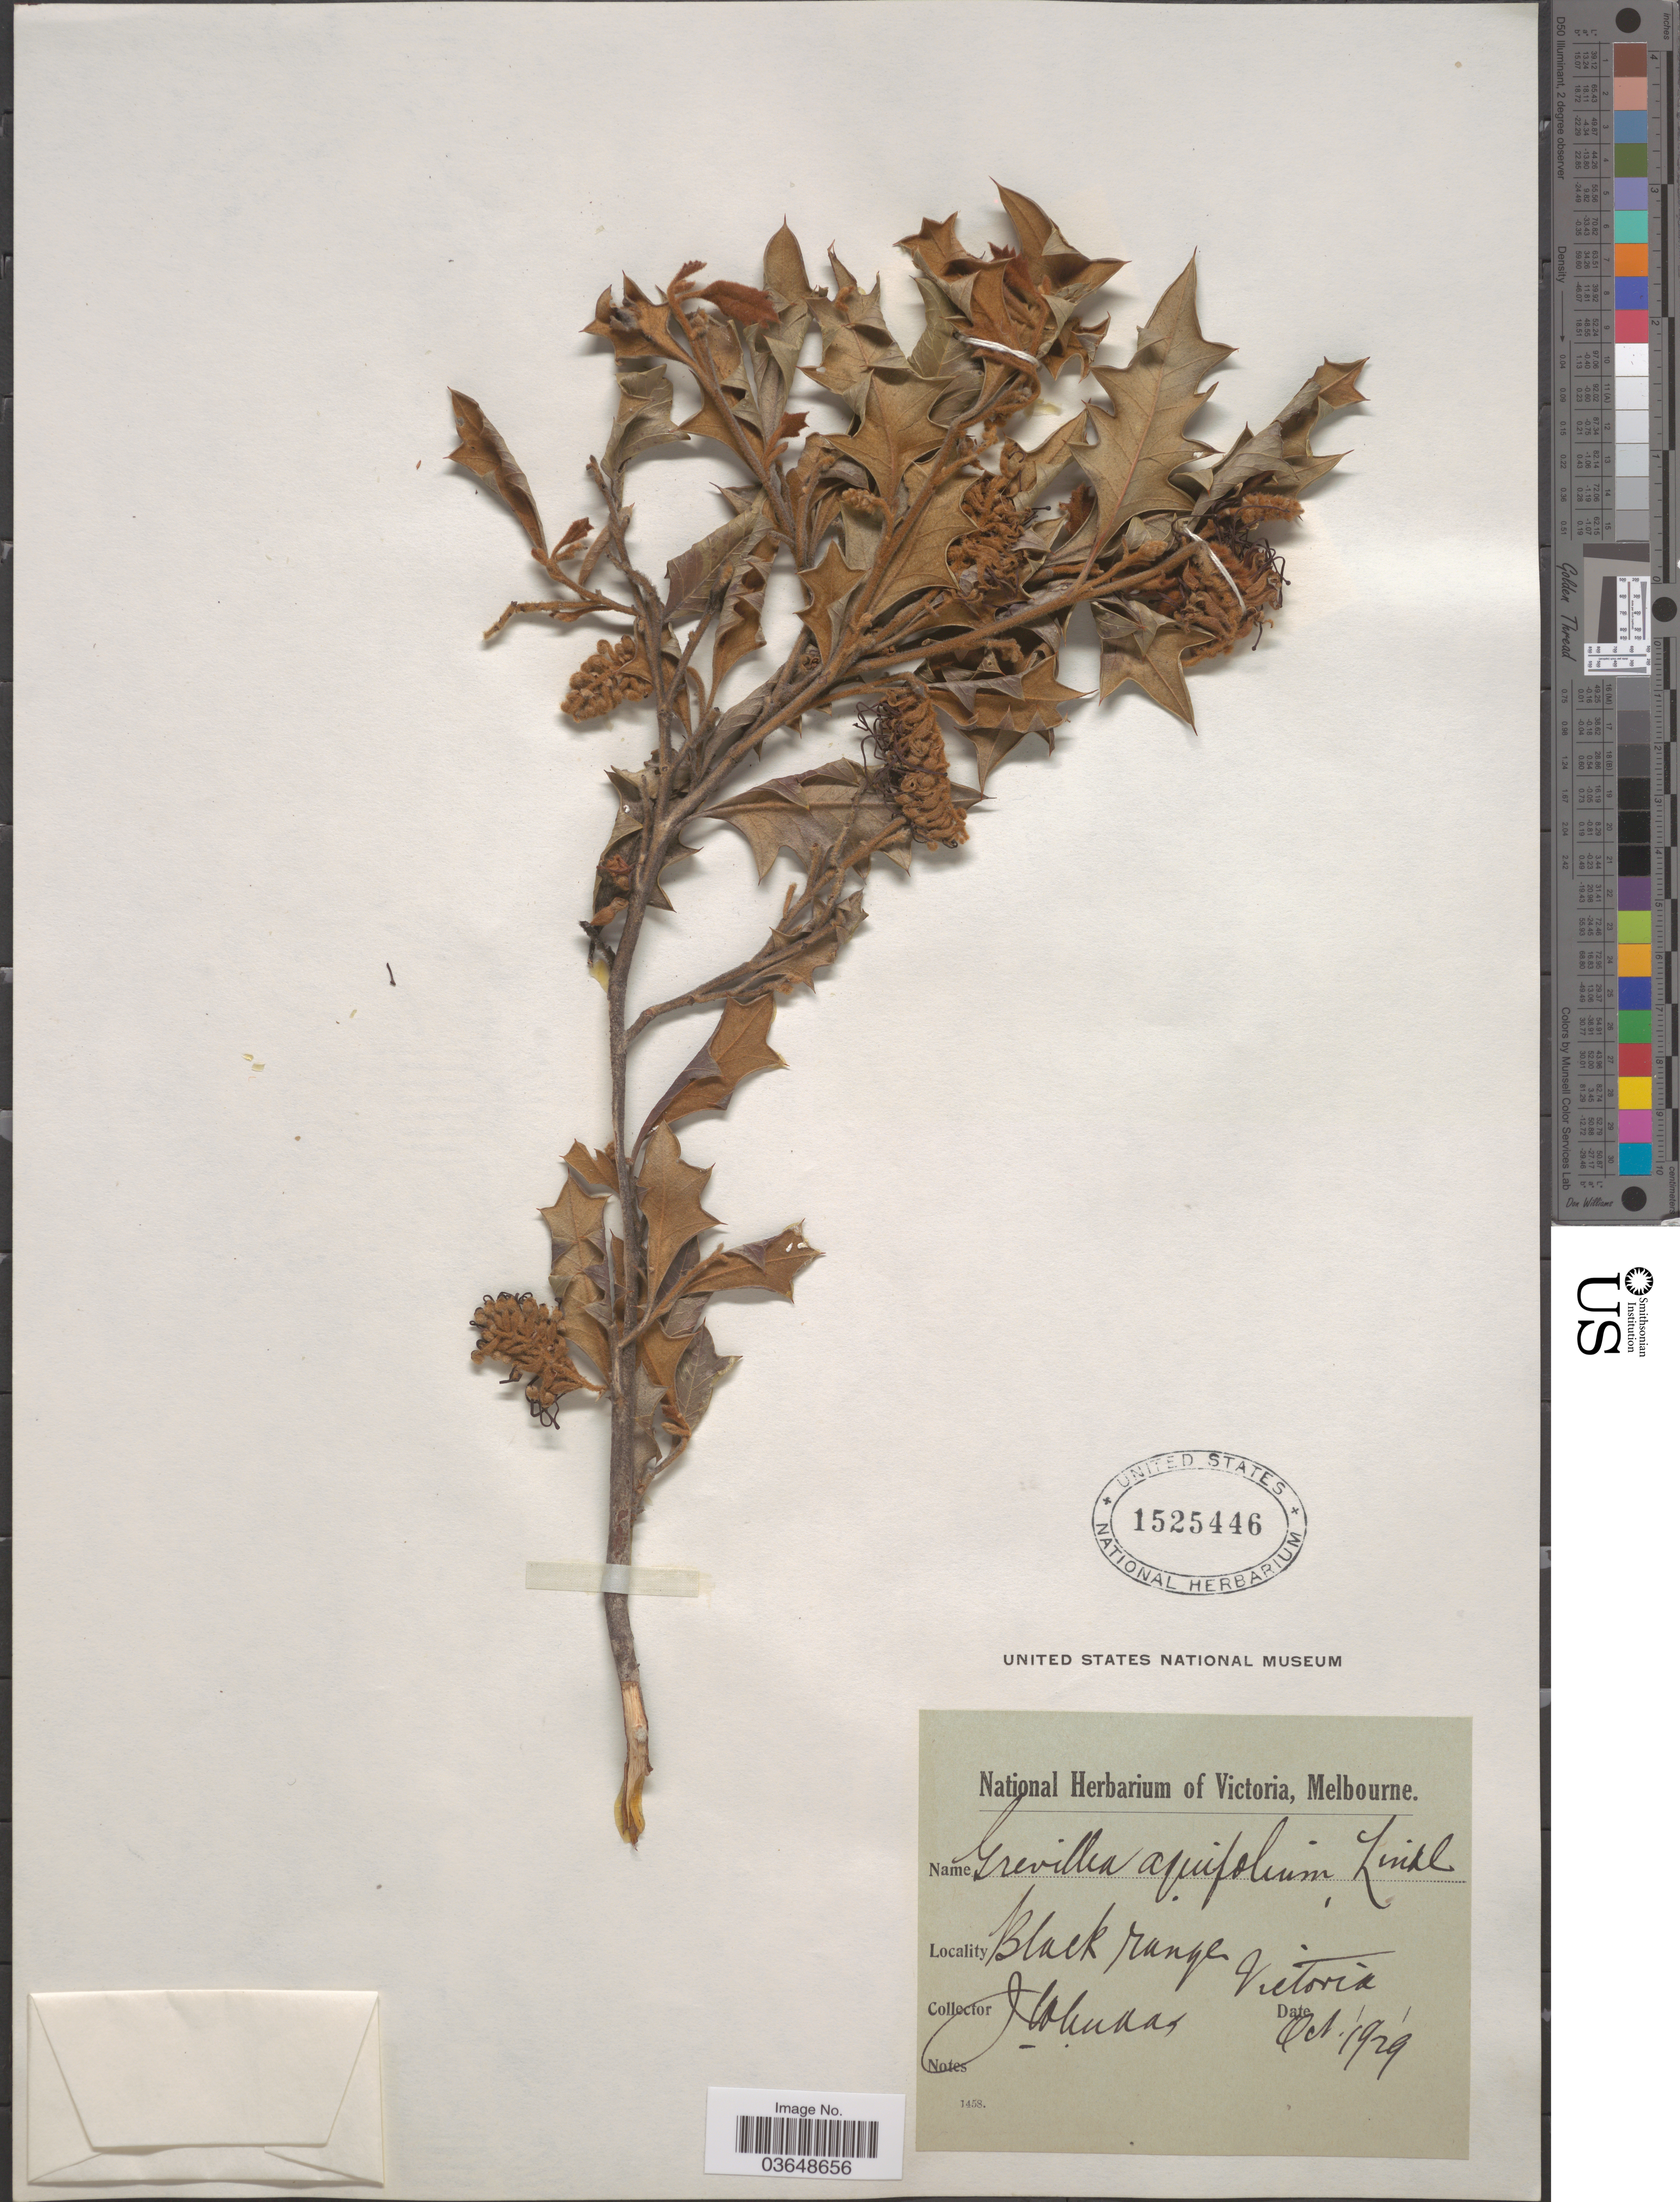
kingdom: Plantae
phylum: Tracheophyta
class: Magnoliopsida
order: Proteales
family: Proteaceae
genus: Grevillea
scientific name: Grevillea aquifolium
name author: Lindl.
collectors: J. Audas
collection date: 1929-10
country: Australia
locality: Black range Victoria.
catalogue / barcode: US 1525446